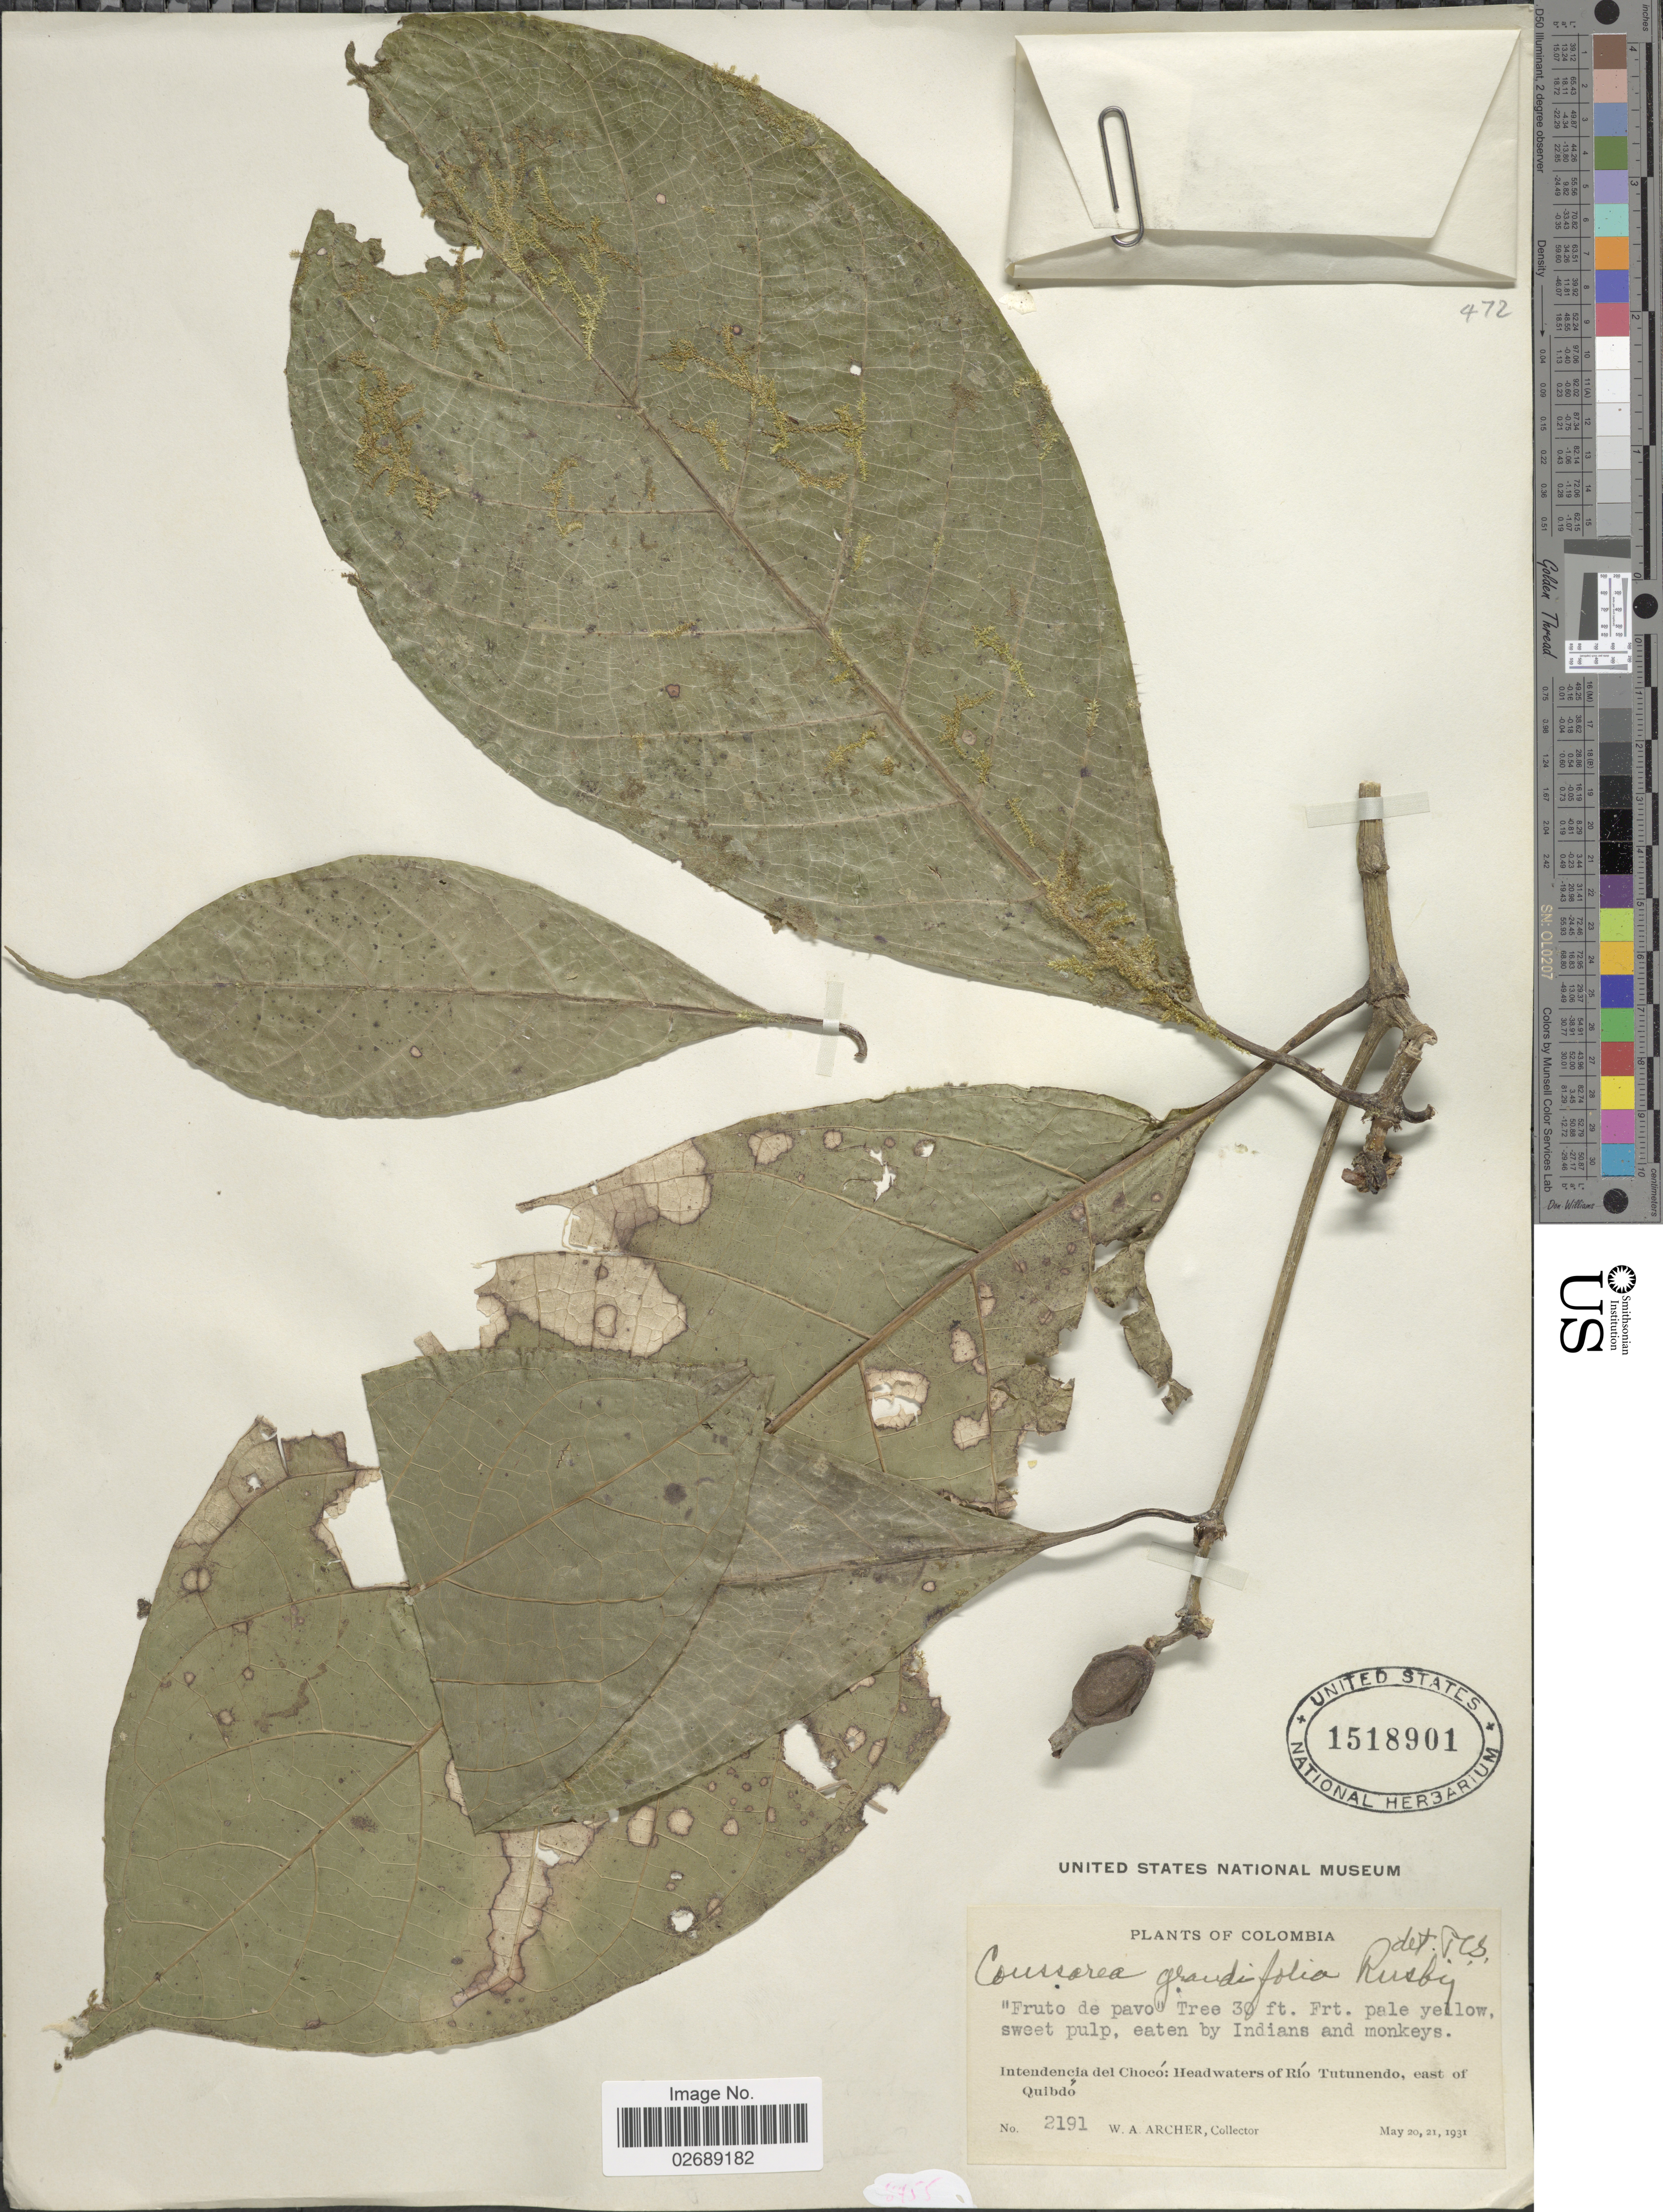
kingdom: Plantae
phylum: Tracheophyta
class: Magnoliopsida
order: Gentianales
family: Rubiaceae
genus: Coussarea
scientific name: Coussarea grandifolia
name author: Rusby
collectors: W. A. Archer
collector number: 2191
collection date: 1931-05-20/1931-05-21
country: Colombia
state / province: Chocó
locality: Headwaters of Rio Tutunendo, east of Quibdo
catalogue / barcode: US 1518901